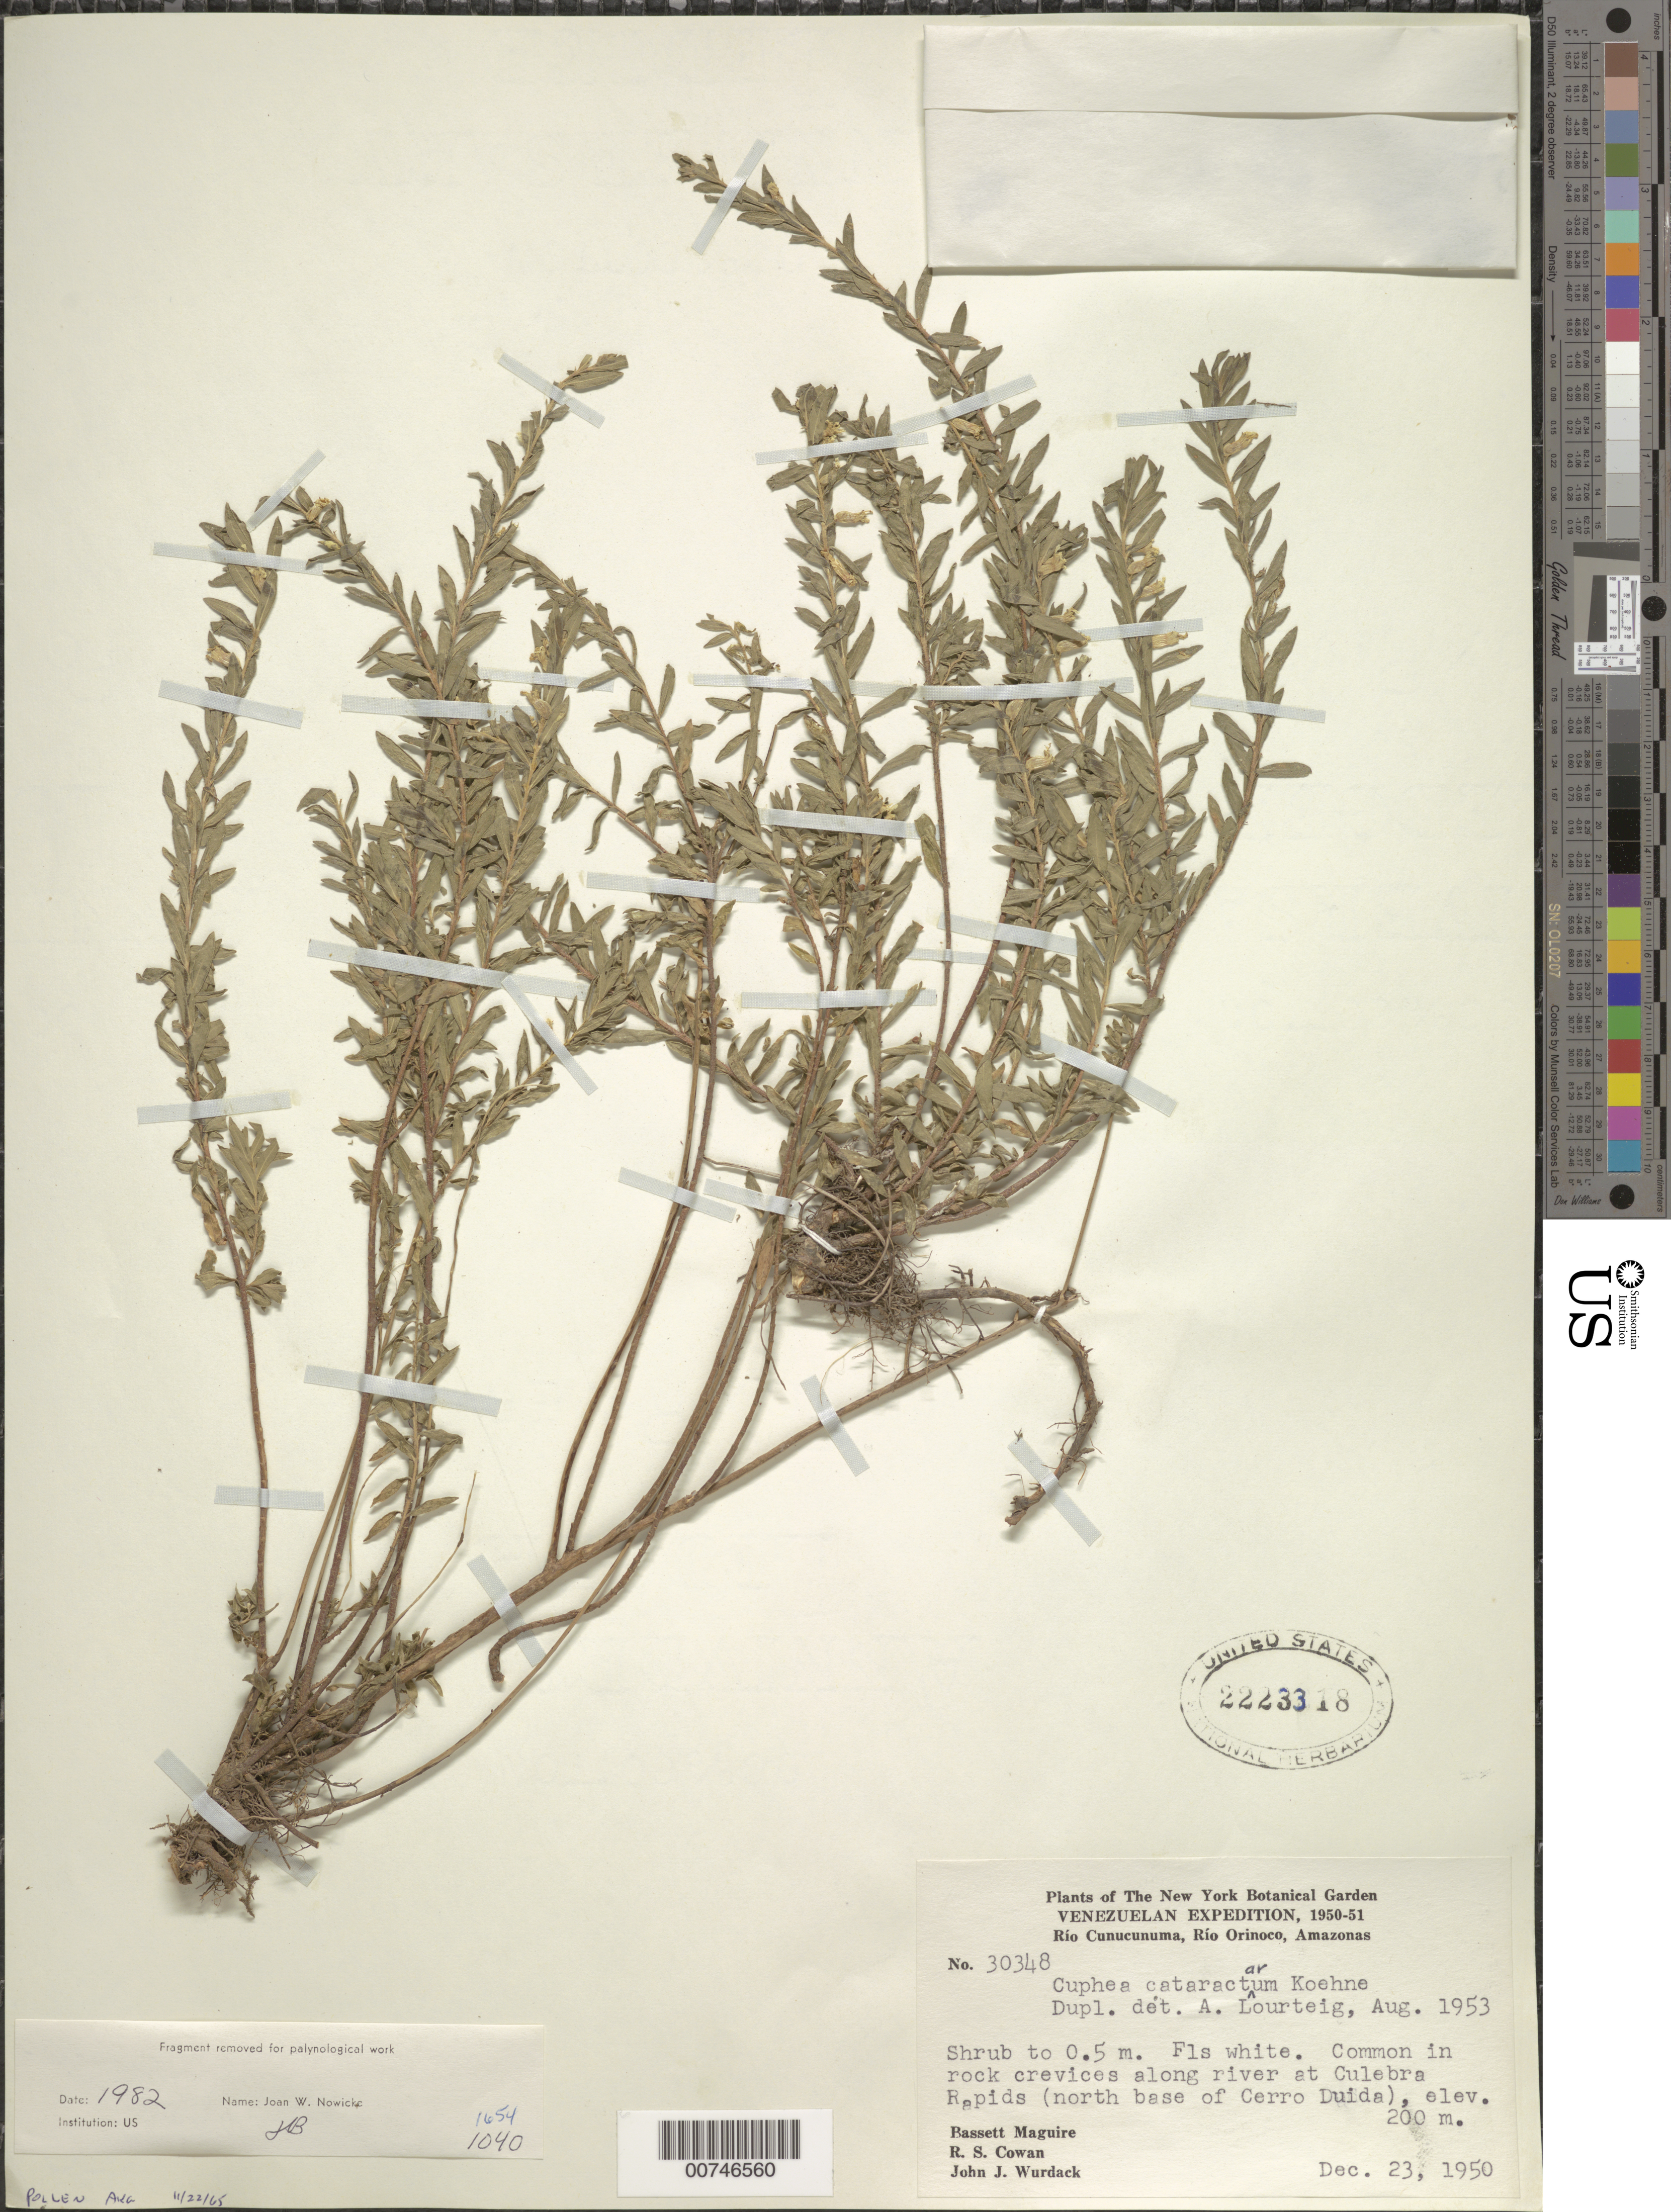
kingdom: Plantae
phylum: Tracheophyta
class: Magnoliopsida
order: Myrtales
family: Lythraceae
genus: Cuphea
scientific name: Cuphea cataractarum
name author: Spruce ex Koehne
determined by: Lourteig, A.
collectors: B. Maguire, R. S. Cowan & J. J. Wurdack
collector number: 30348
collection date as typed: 23-Dec-50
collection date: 1950-12-23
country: Venezuela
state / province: Amazonas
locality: Río Cunucunuma, Culebra Rapids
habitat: On rocks along river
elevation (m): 200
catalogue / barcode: US 2223318